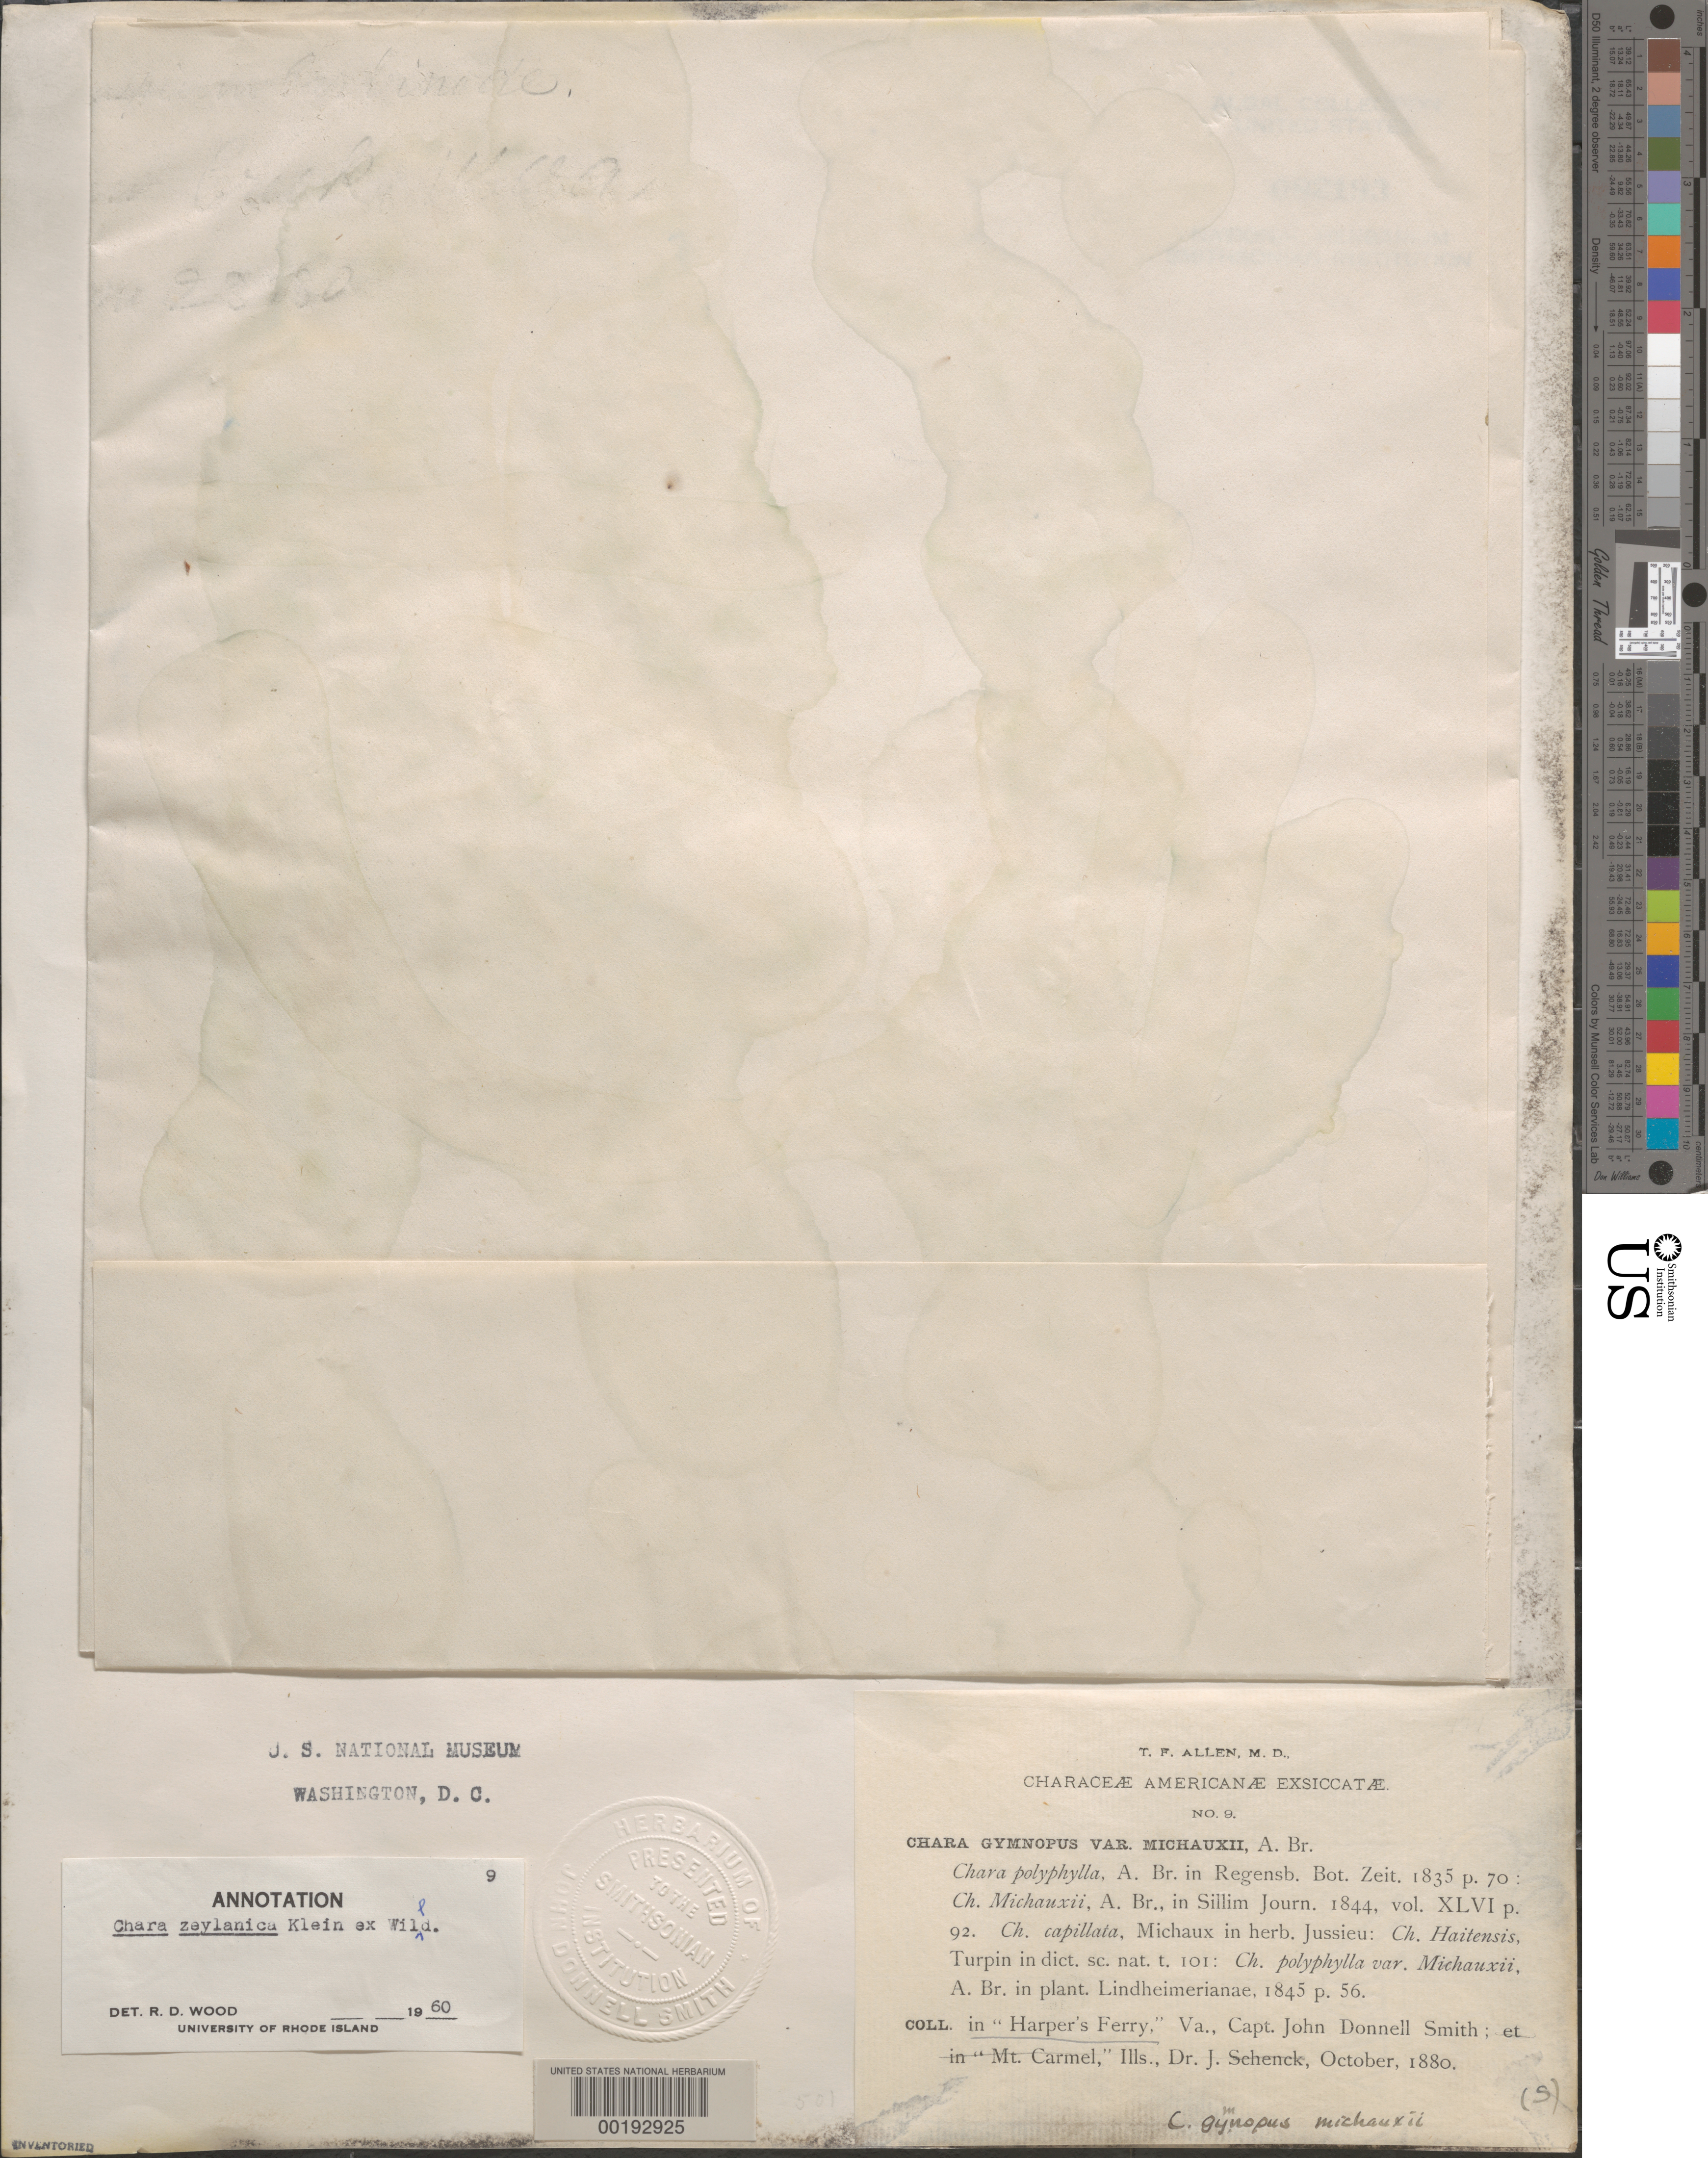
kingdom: Plantae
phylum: Charophyta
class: Charophyceae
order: Charales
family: Characeae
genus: Chara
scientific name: Chara zeylanica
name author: J.G. Klein ex Willd.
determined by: Wood, R. D.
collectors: J. Donnell Smith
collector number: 9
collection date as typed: Oct 1880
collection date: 1880-10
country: United States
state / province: West Virginia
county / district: Jefferson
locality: Harpers Ferry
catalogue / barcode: US 82193